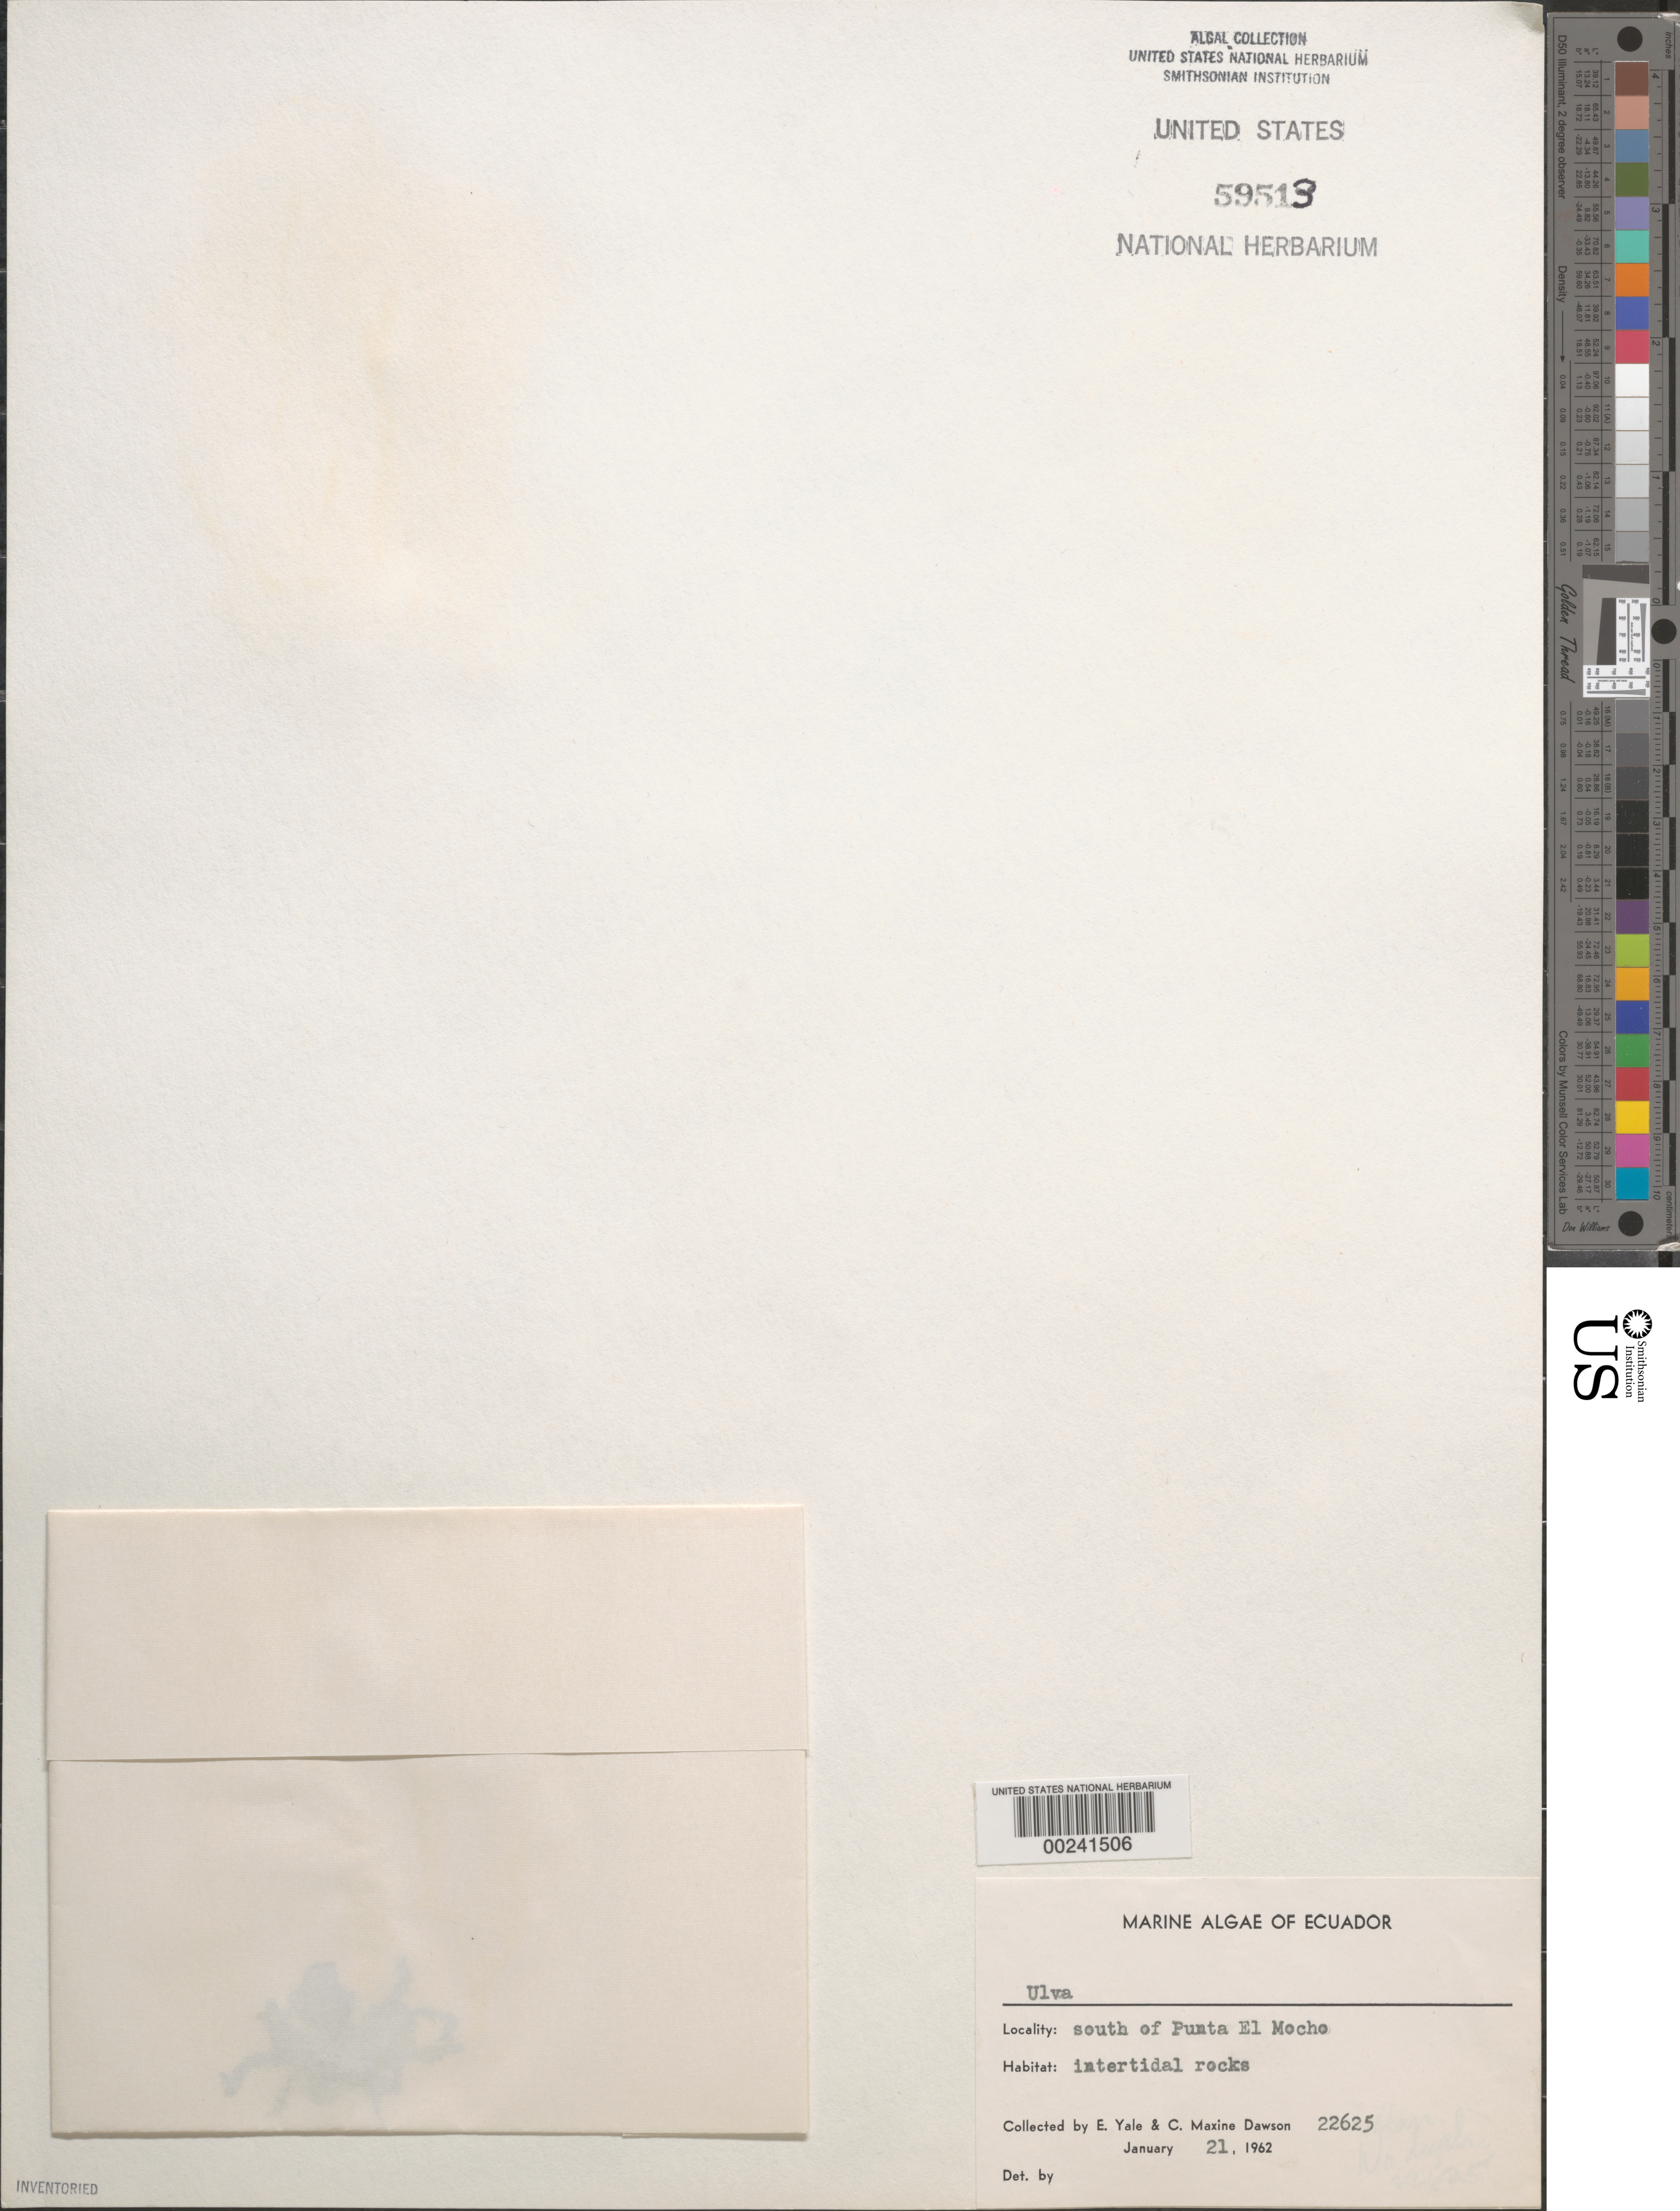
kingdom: Plantae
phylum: Chlorophyta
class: Ulvophyceae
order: Ulvales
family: Ulvaceae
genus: Ulva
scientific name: Ulva sp.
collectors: E. Y. Dawson & C. M. Dawson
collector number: EYD 22625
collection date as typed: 21 Jan 1962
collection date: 1962-01-21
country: Ecuador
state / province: Guayas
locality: South of Punta el Mocho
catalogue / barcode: US 59513